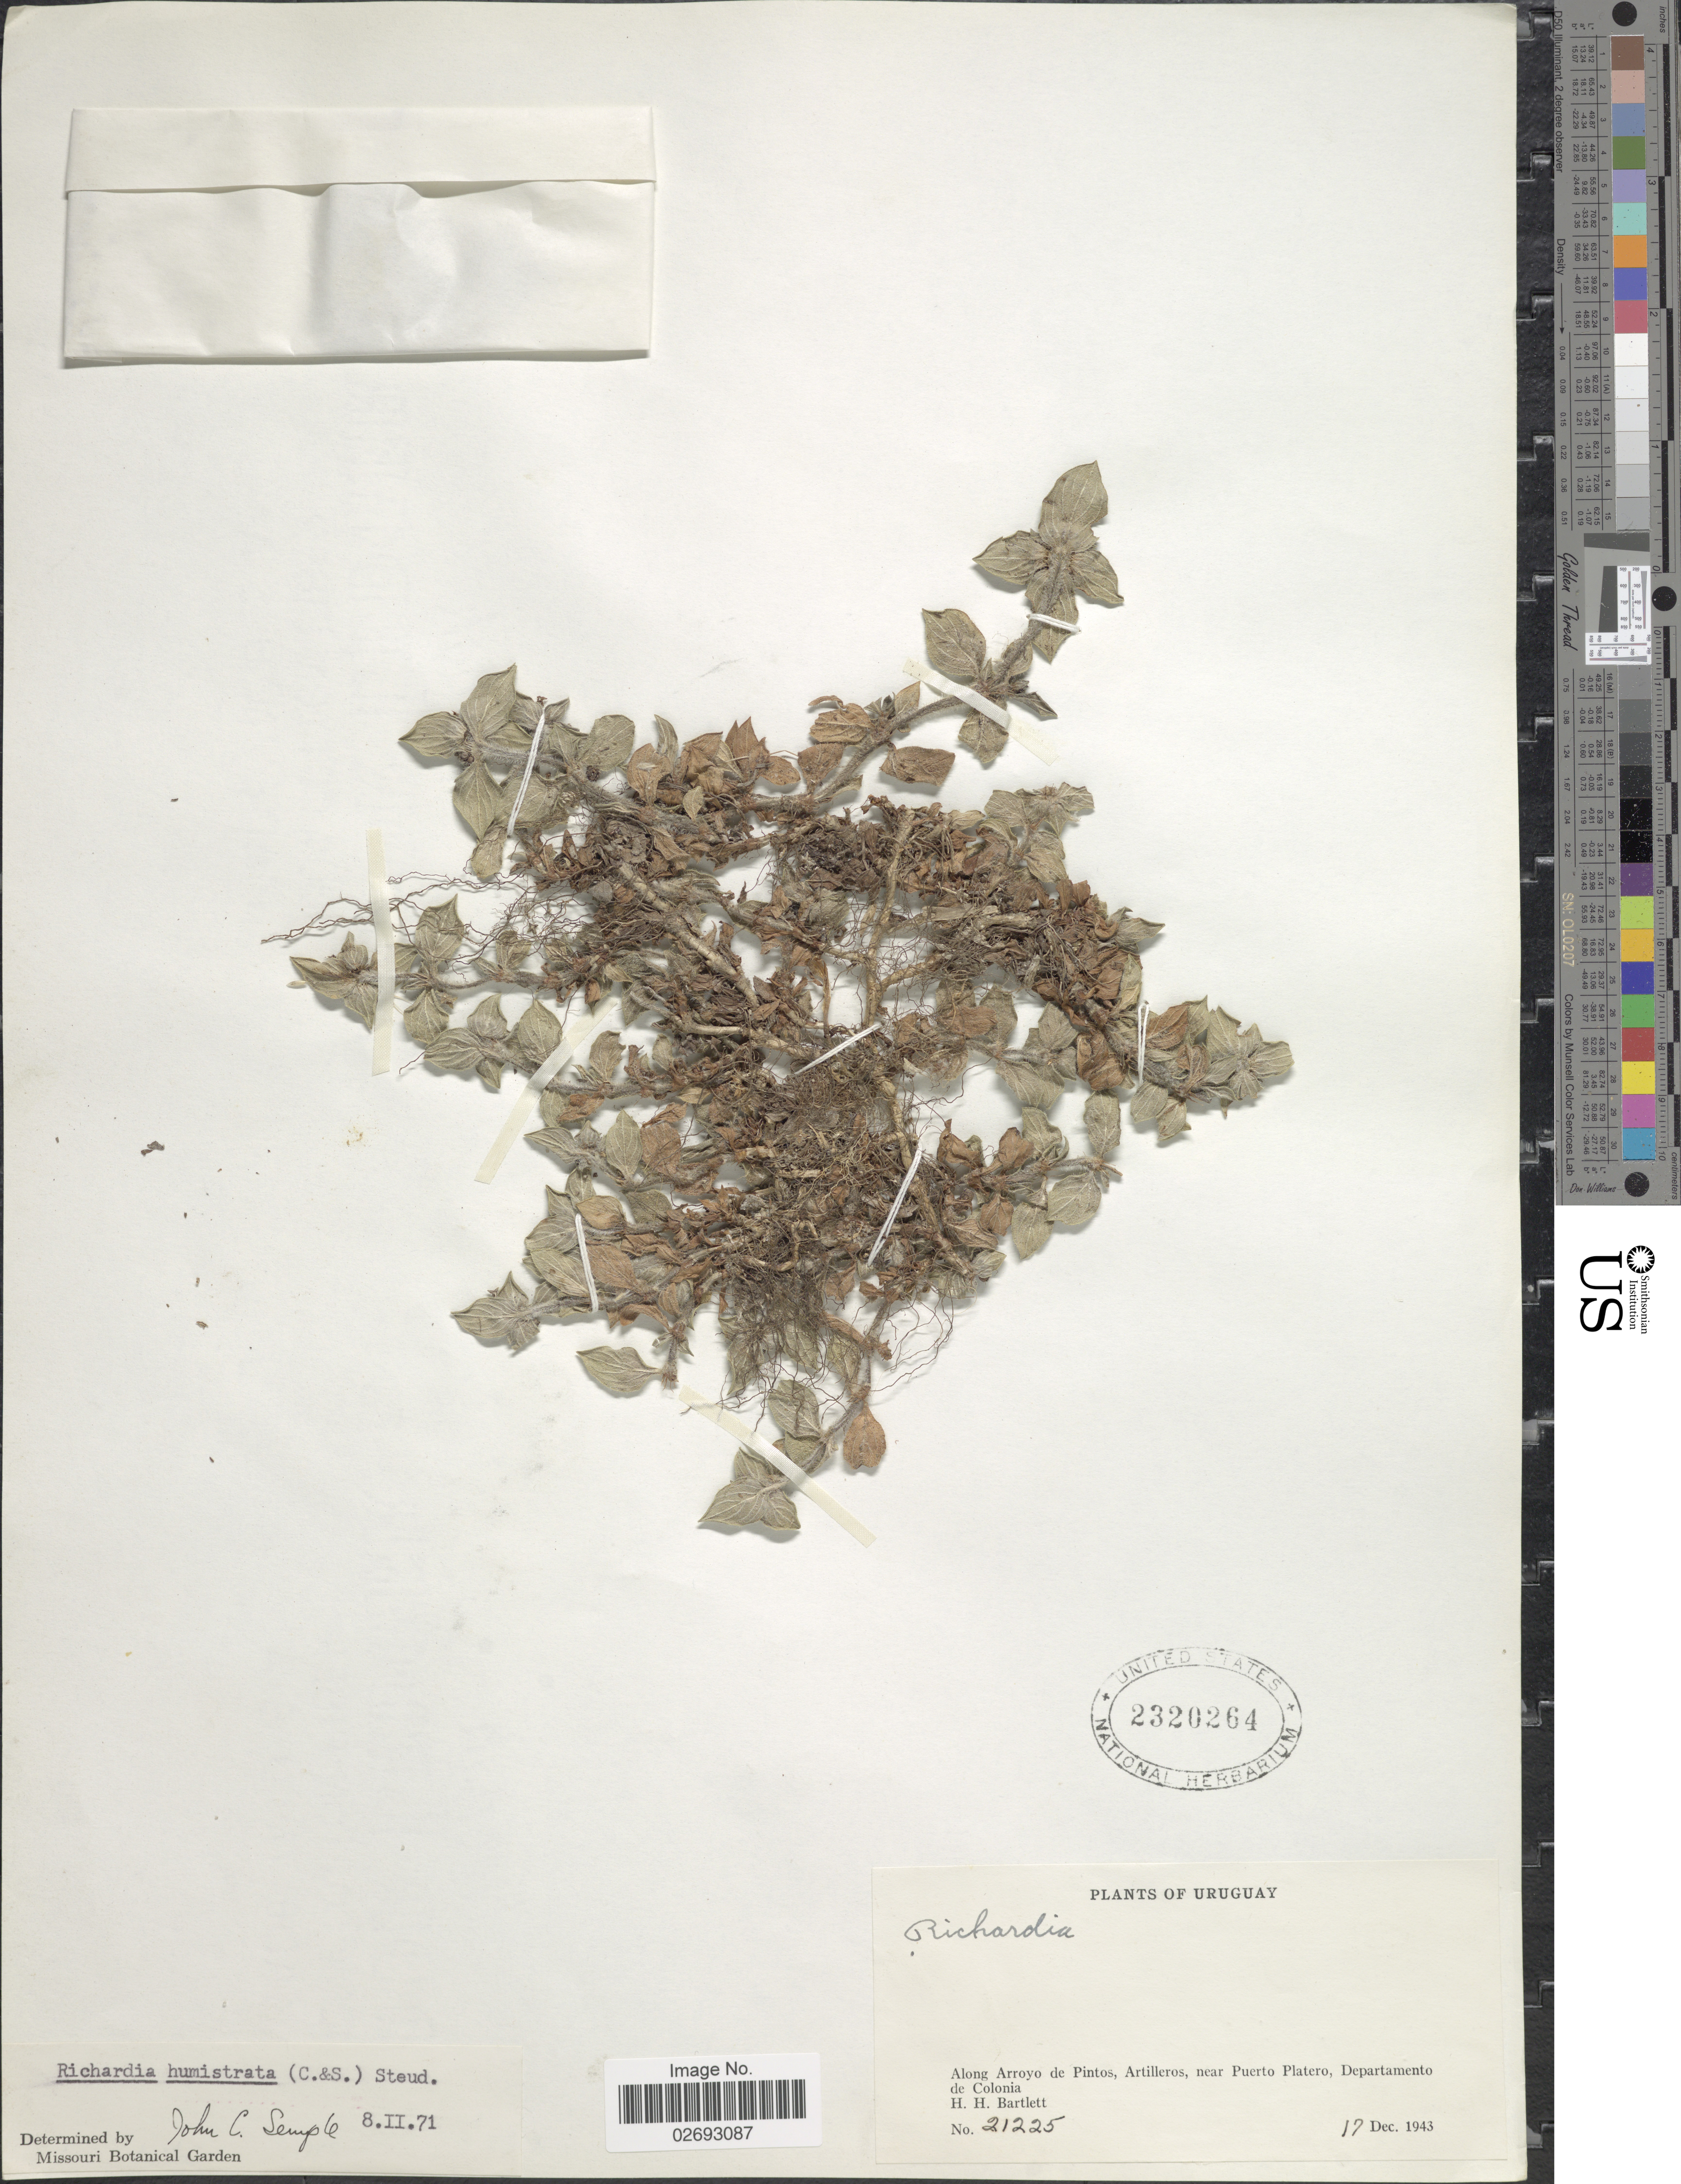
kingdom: Plantae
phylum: Tracheophyta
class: Magnoliopsida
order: Gentianales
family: Rubiaceae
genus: Richardia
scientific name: Richardia humistrata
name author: (Cham. & Schltdl.) Steud.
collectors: H. H. Bartlett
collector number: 21225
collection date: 1943-12-17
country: Uruguay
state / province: Colonia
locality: Along Arroyo de Pintos, Artilleros, near Puerto Platero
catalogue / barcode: US 2320264